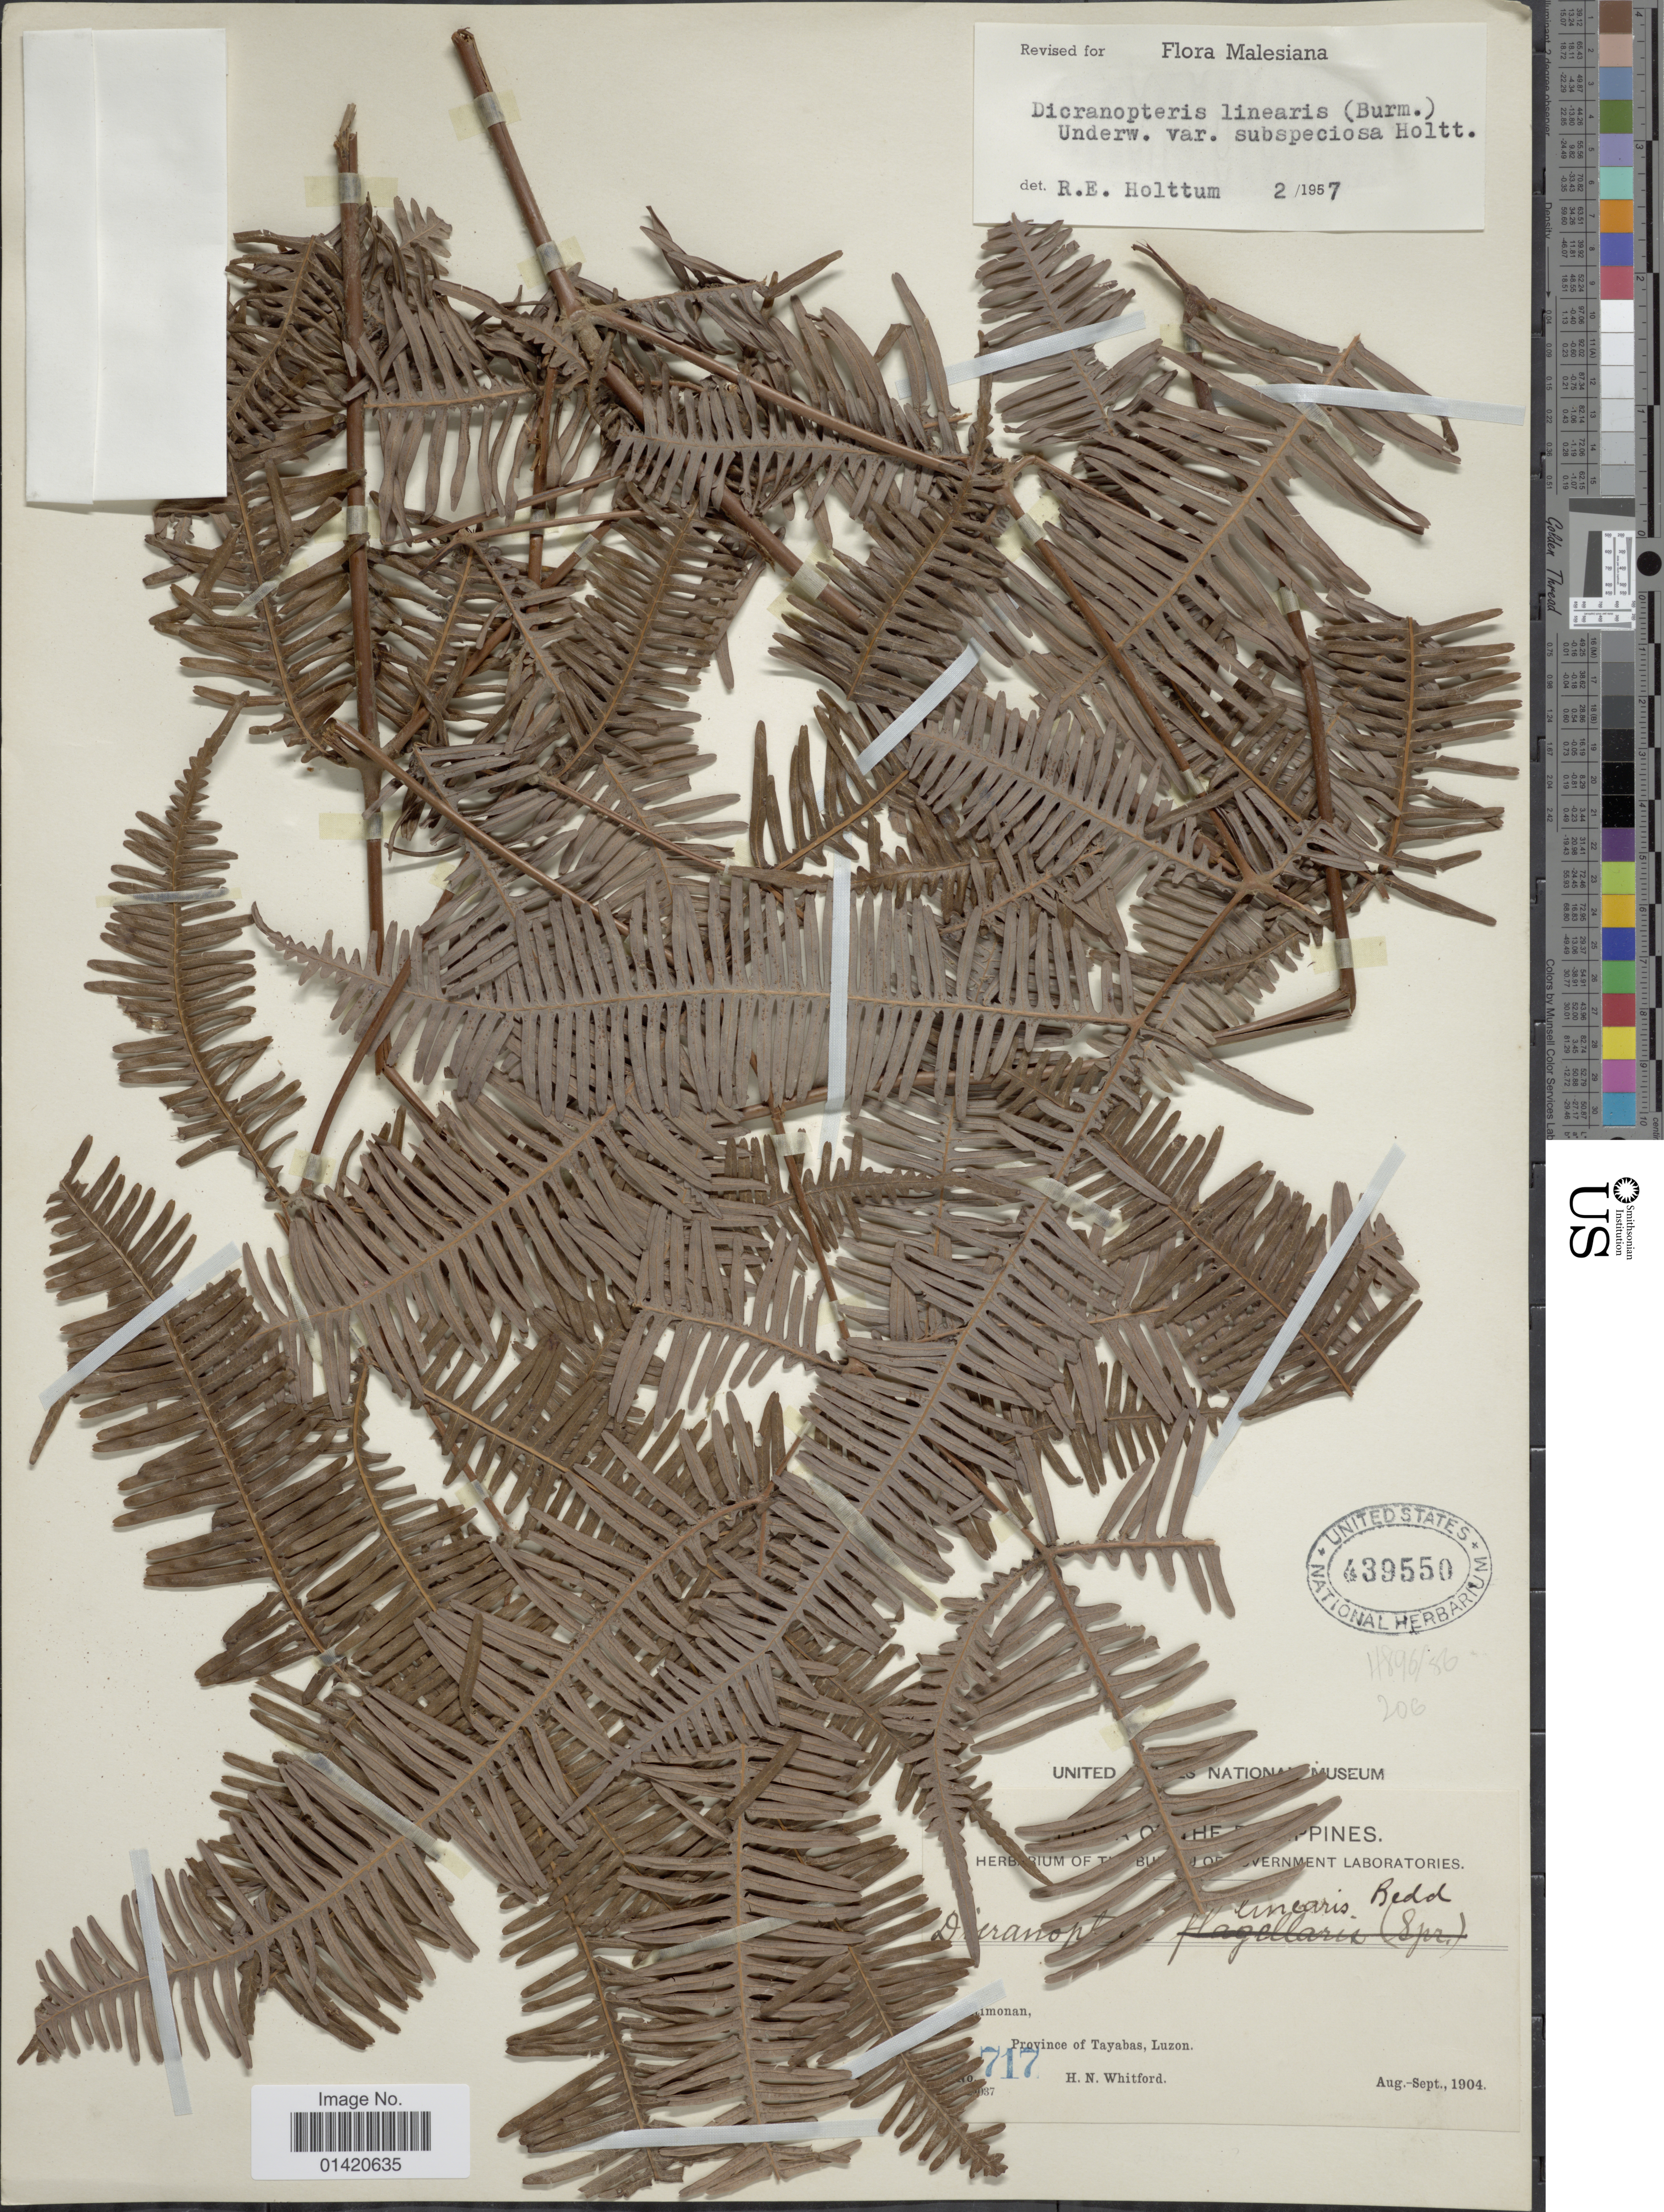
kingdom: Plantae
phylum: Tracheophyta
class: Polypodiopsida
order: Gleicheniales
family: Gleicheniaceae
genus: Dicranopteris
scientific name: Dicranopteris linearis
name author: (Burm. f.) Underw.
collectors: H. N. Whitford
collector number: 717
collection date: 1904-08/1904-09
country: Philippines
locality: [illegible text]monan, Province of Tayabas, Luzon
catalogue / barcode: US 439550